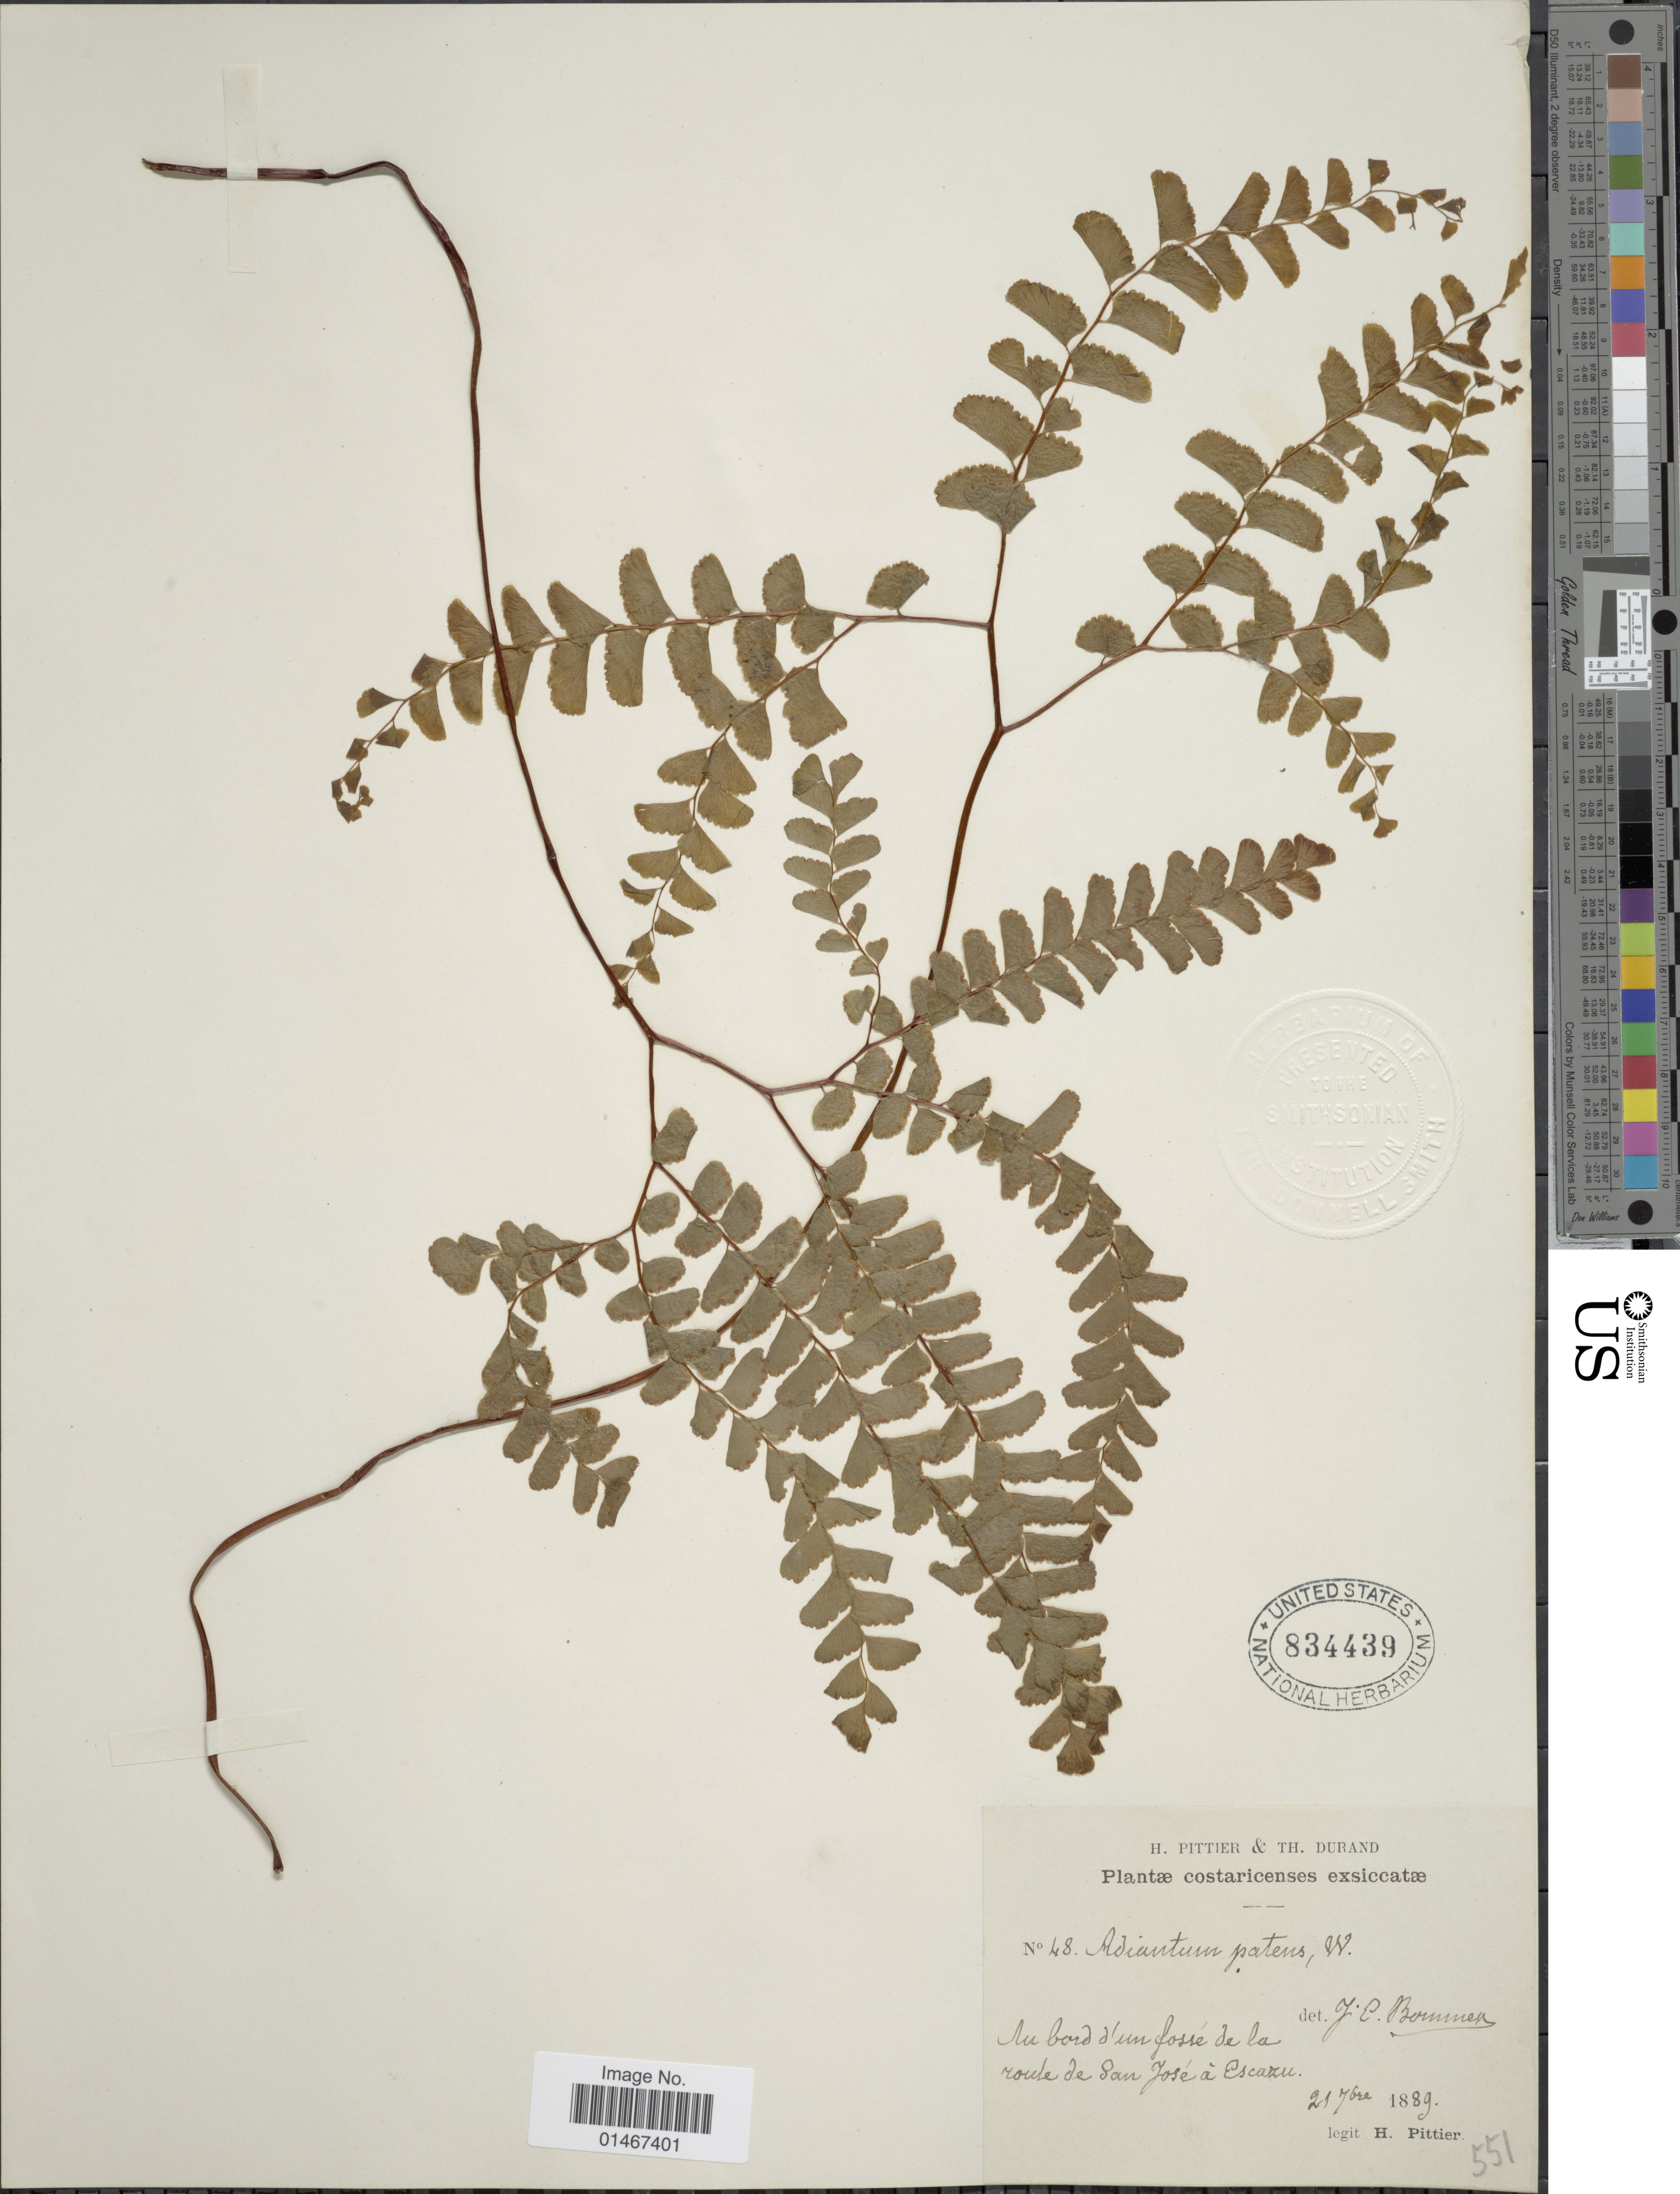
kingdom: Plantae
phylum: Tracheophyta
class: Polypodiopsida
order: Polypodiales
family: Pteridaceae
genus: Adiantum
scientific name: Adiantum patens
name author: Willd.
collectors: H. F. Pittier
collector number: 48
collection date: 1889-09-21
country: Costa Rica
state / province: San José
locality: Au bord d'un fosse de la route de San Jose a Escazu.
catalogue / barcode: US 834439